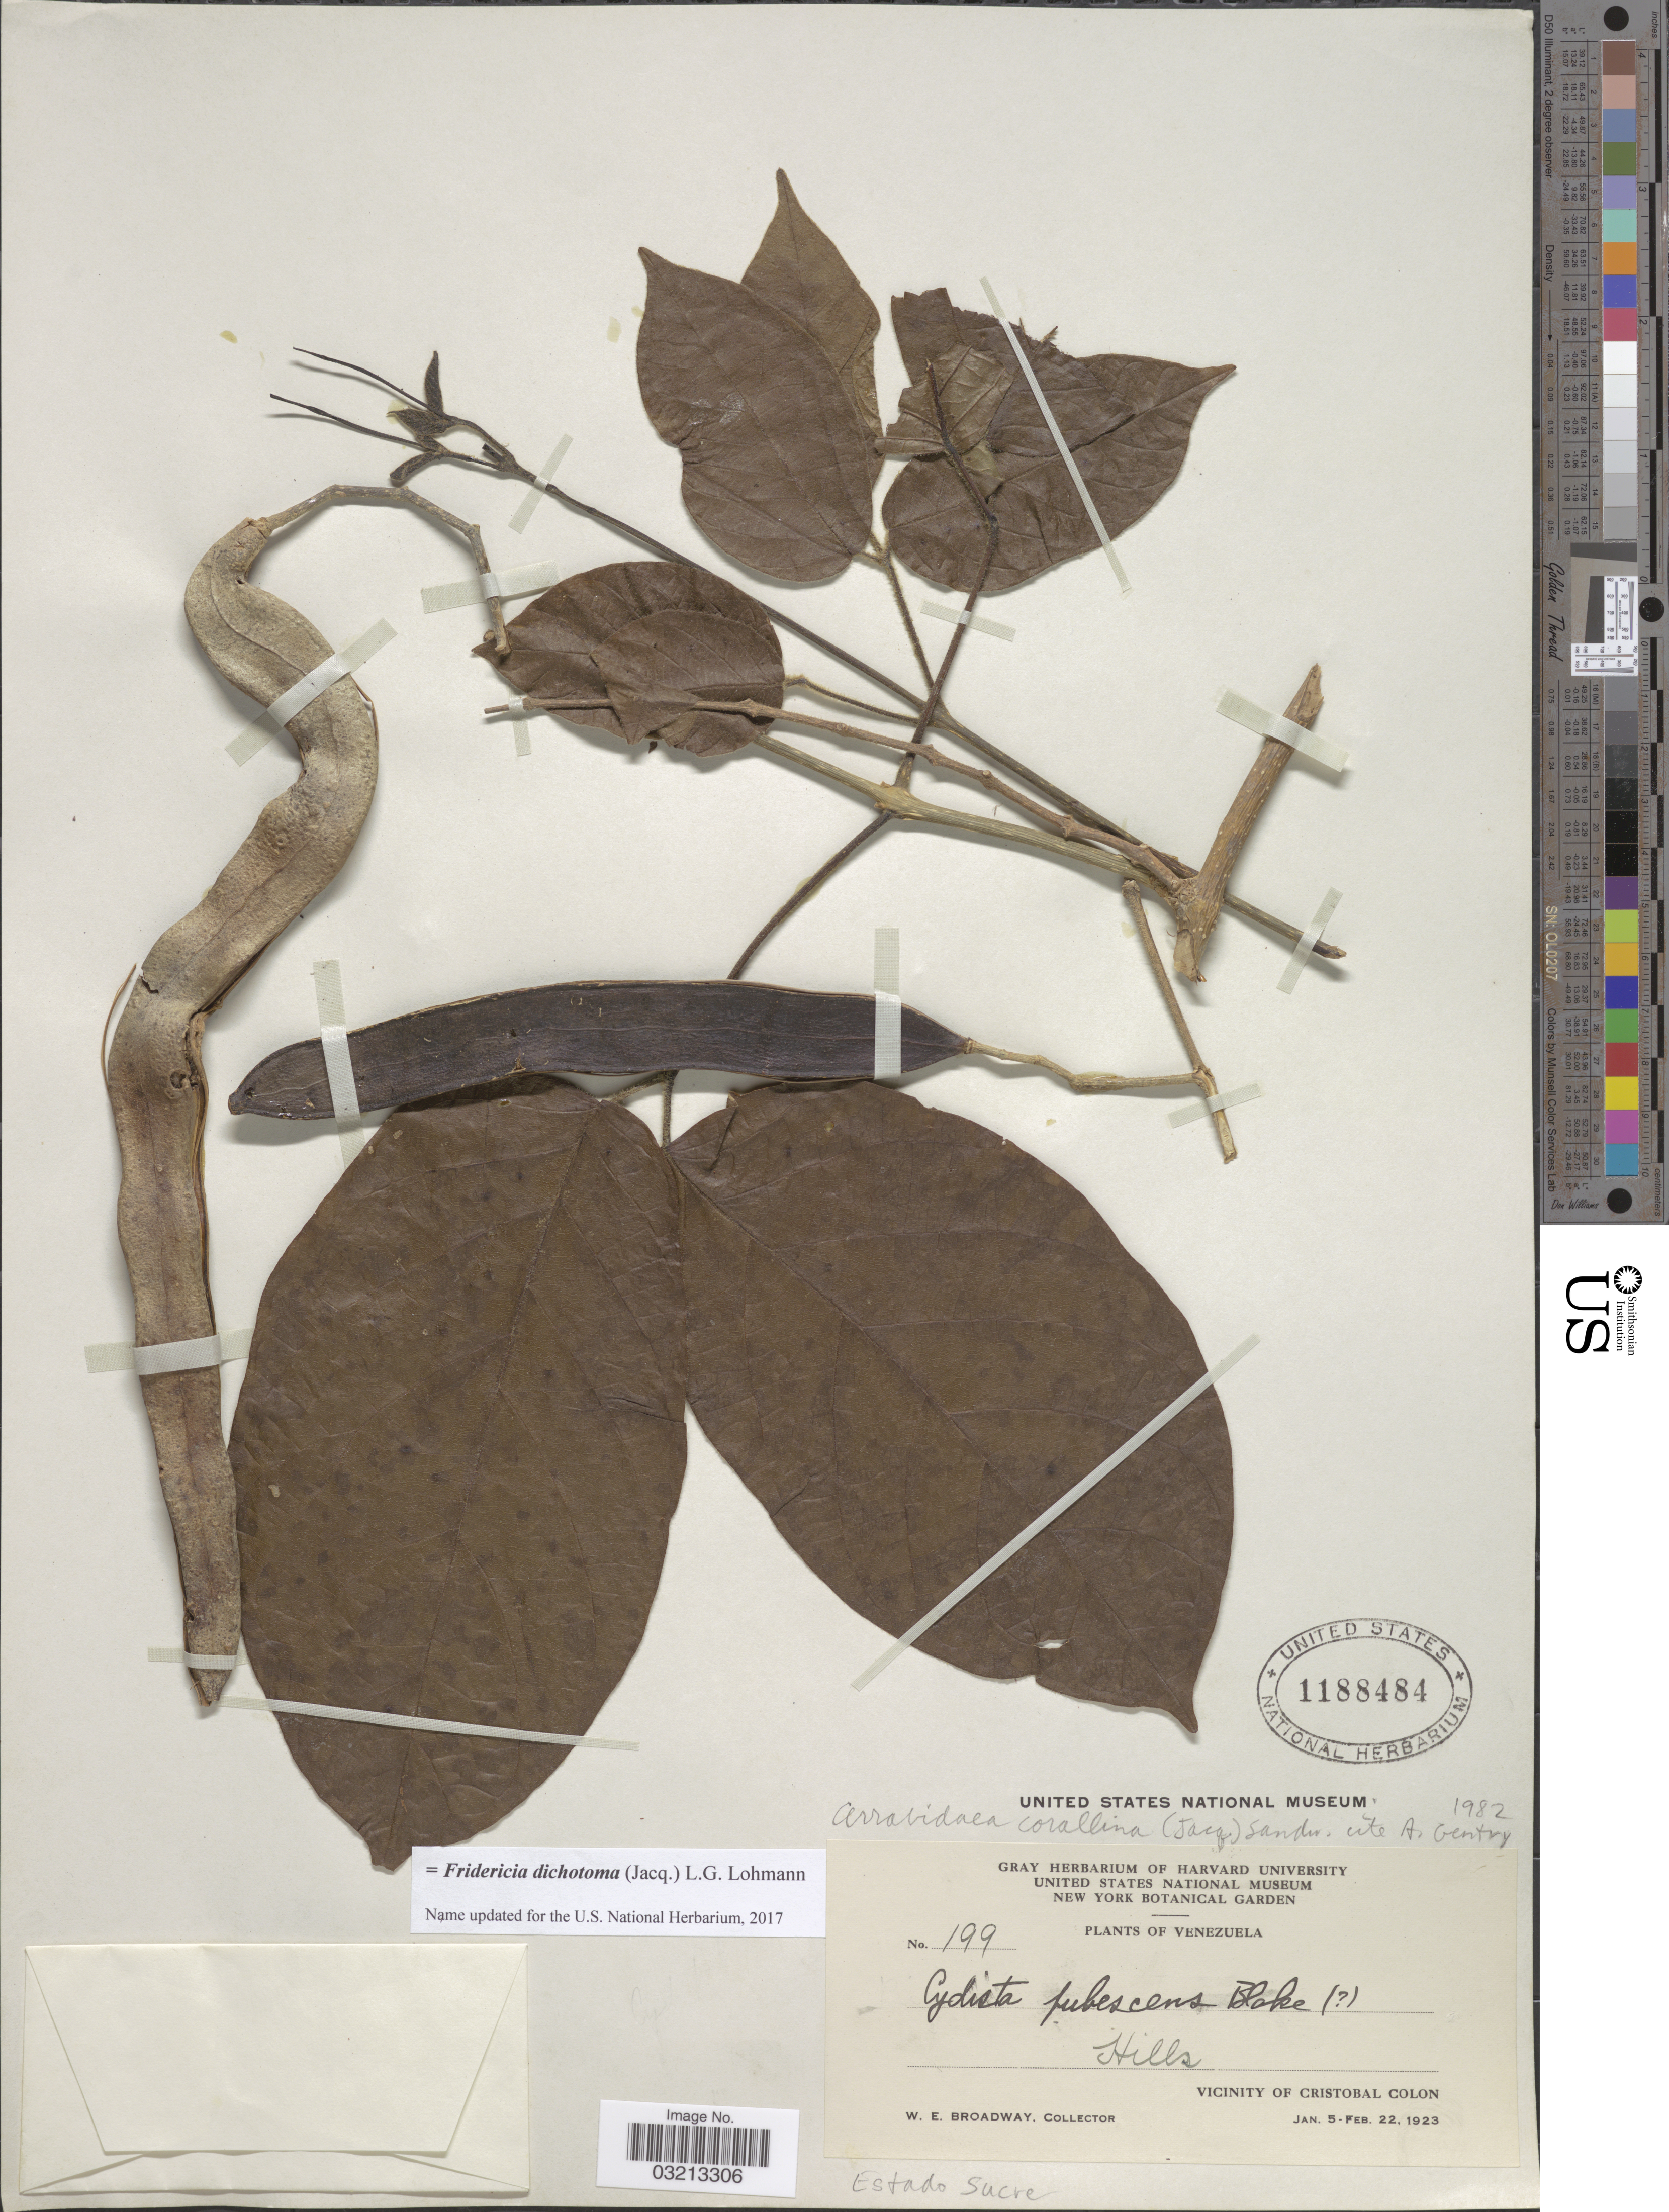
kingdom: Plantae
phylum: Tracheophyta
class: Magnoliopsida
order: Lamiales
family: Bignoniaceae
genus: Fridericia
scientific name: Fridericia dichotoma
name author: (Jacq.) L.G. Lohmann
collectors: W. E. Broadway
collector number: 199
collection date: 1923-01-05/1923-02-22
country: Venezuela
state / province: Sucre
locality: Vicinity of Cristobal Colon.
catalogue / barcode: US 1188484